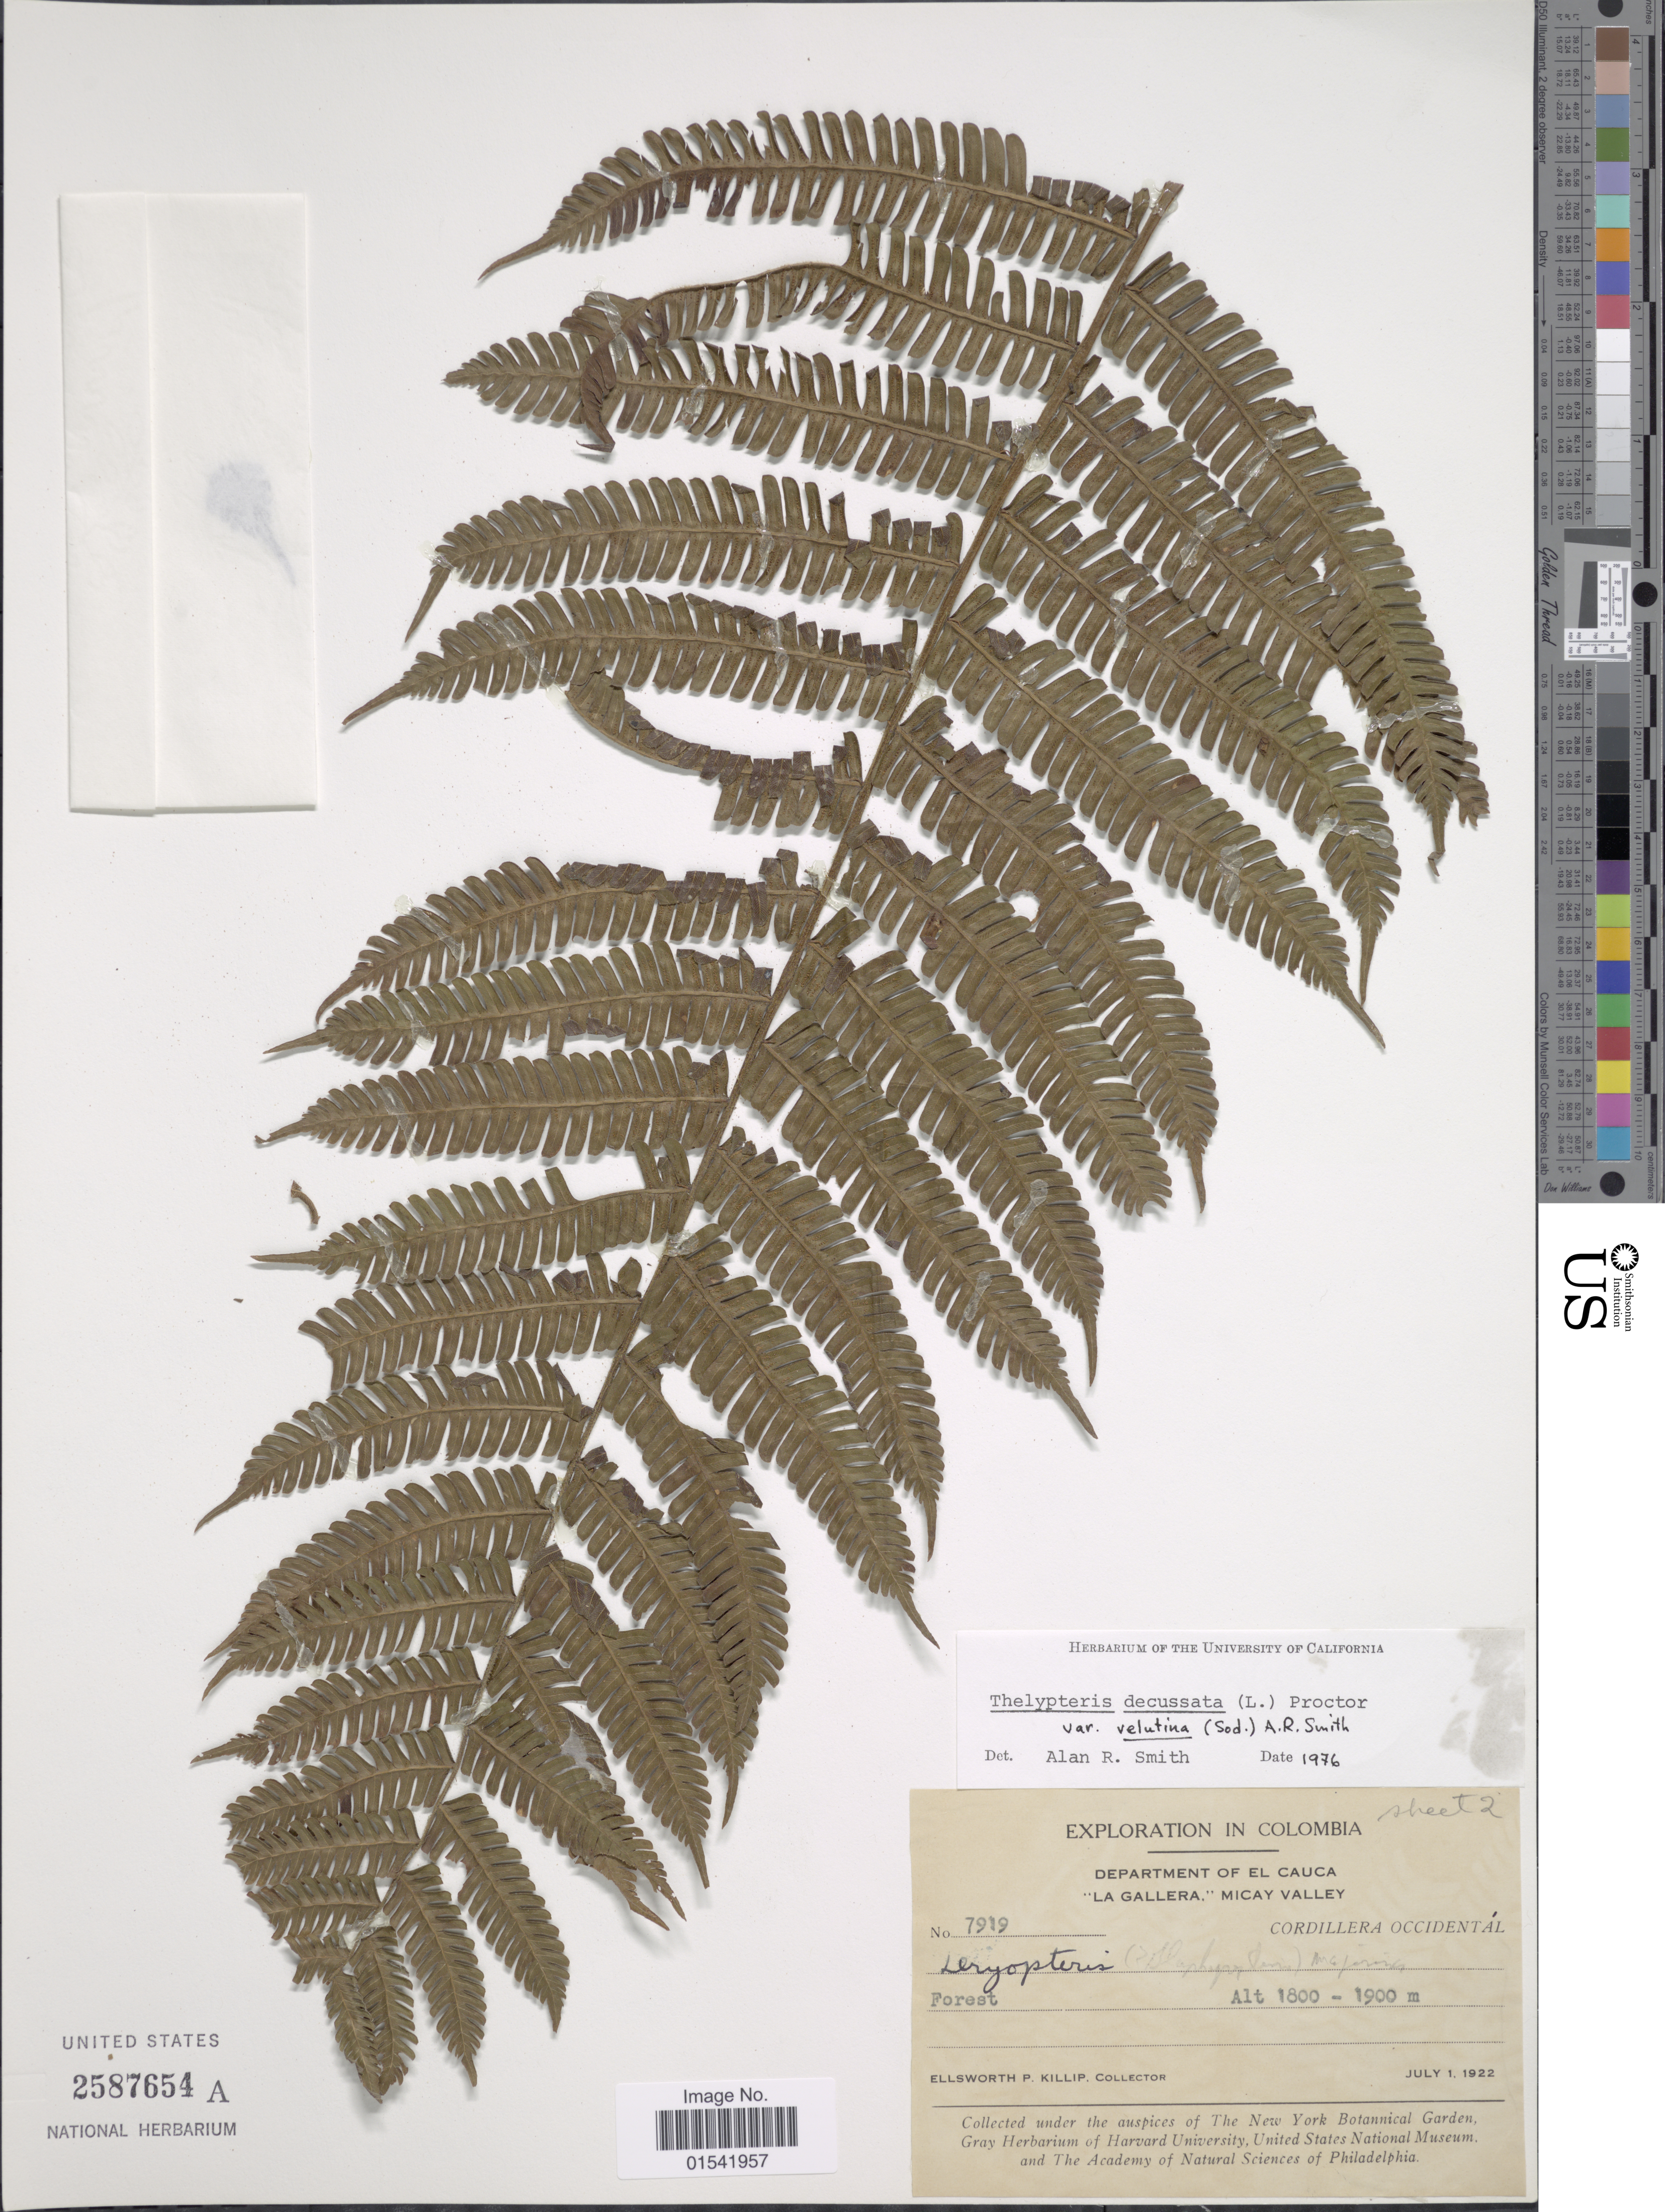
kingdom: Plantae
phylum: Tracheophyta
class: Polypodiopsida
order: Polypodiales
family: Thelypteridaceae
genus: Steiropteris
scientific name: Steiropteris decussata var. velutina comb. nov., ined. 2015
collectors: E. P. Killip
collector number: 7919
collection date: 1922-07-01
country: Colombia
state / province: Cauca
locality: Department of El Cauca, "La Gallera," Micay Valley, Cordillera Occidental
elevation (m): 1800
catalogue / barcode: US 2587654A